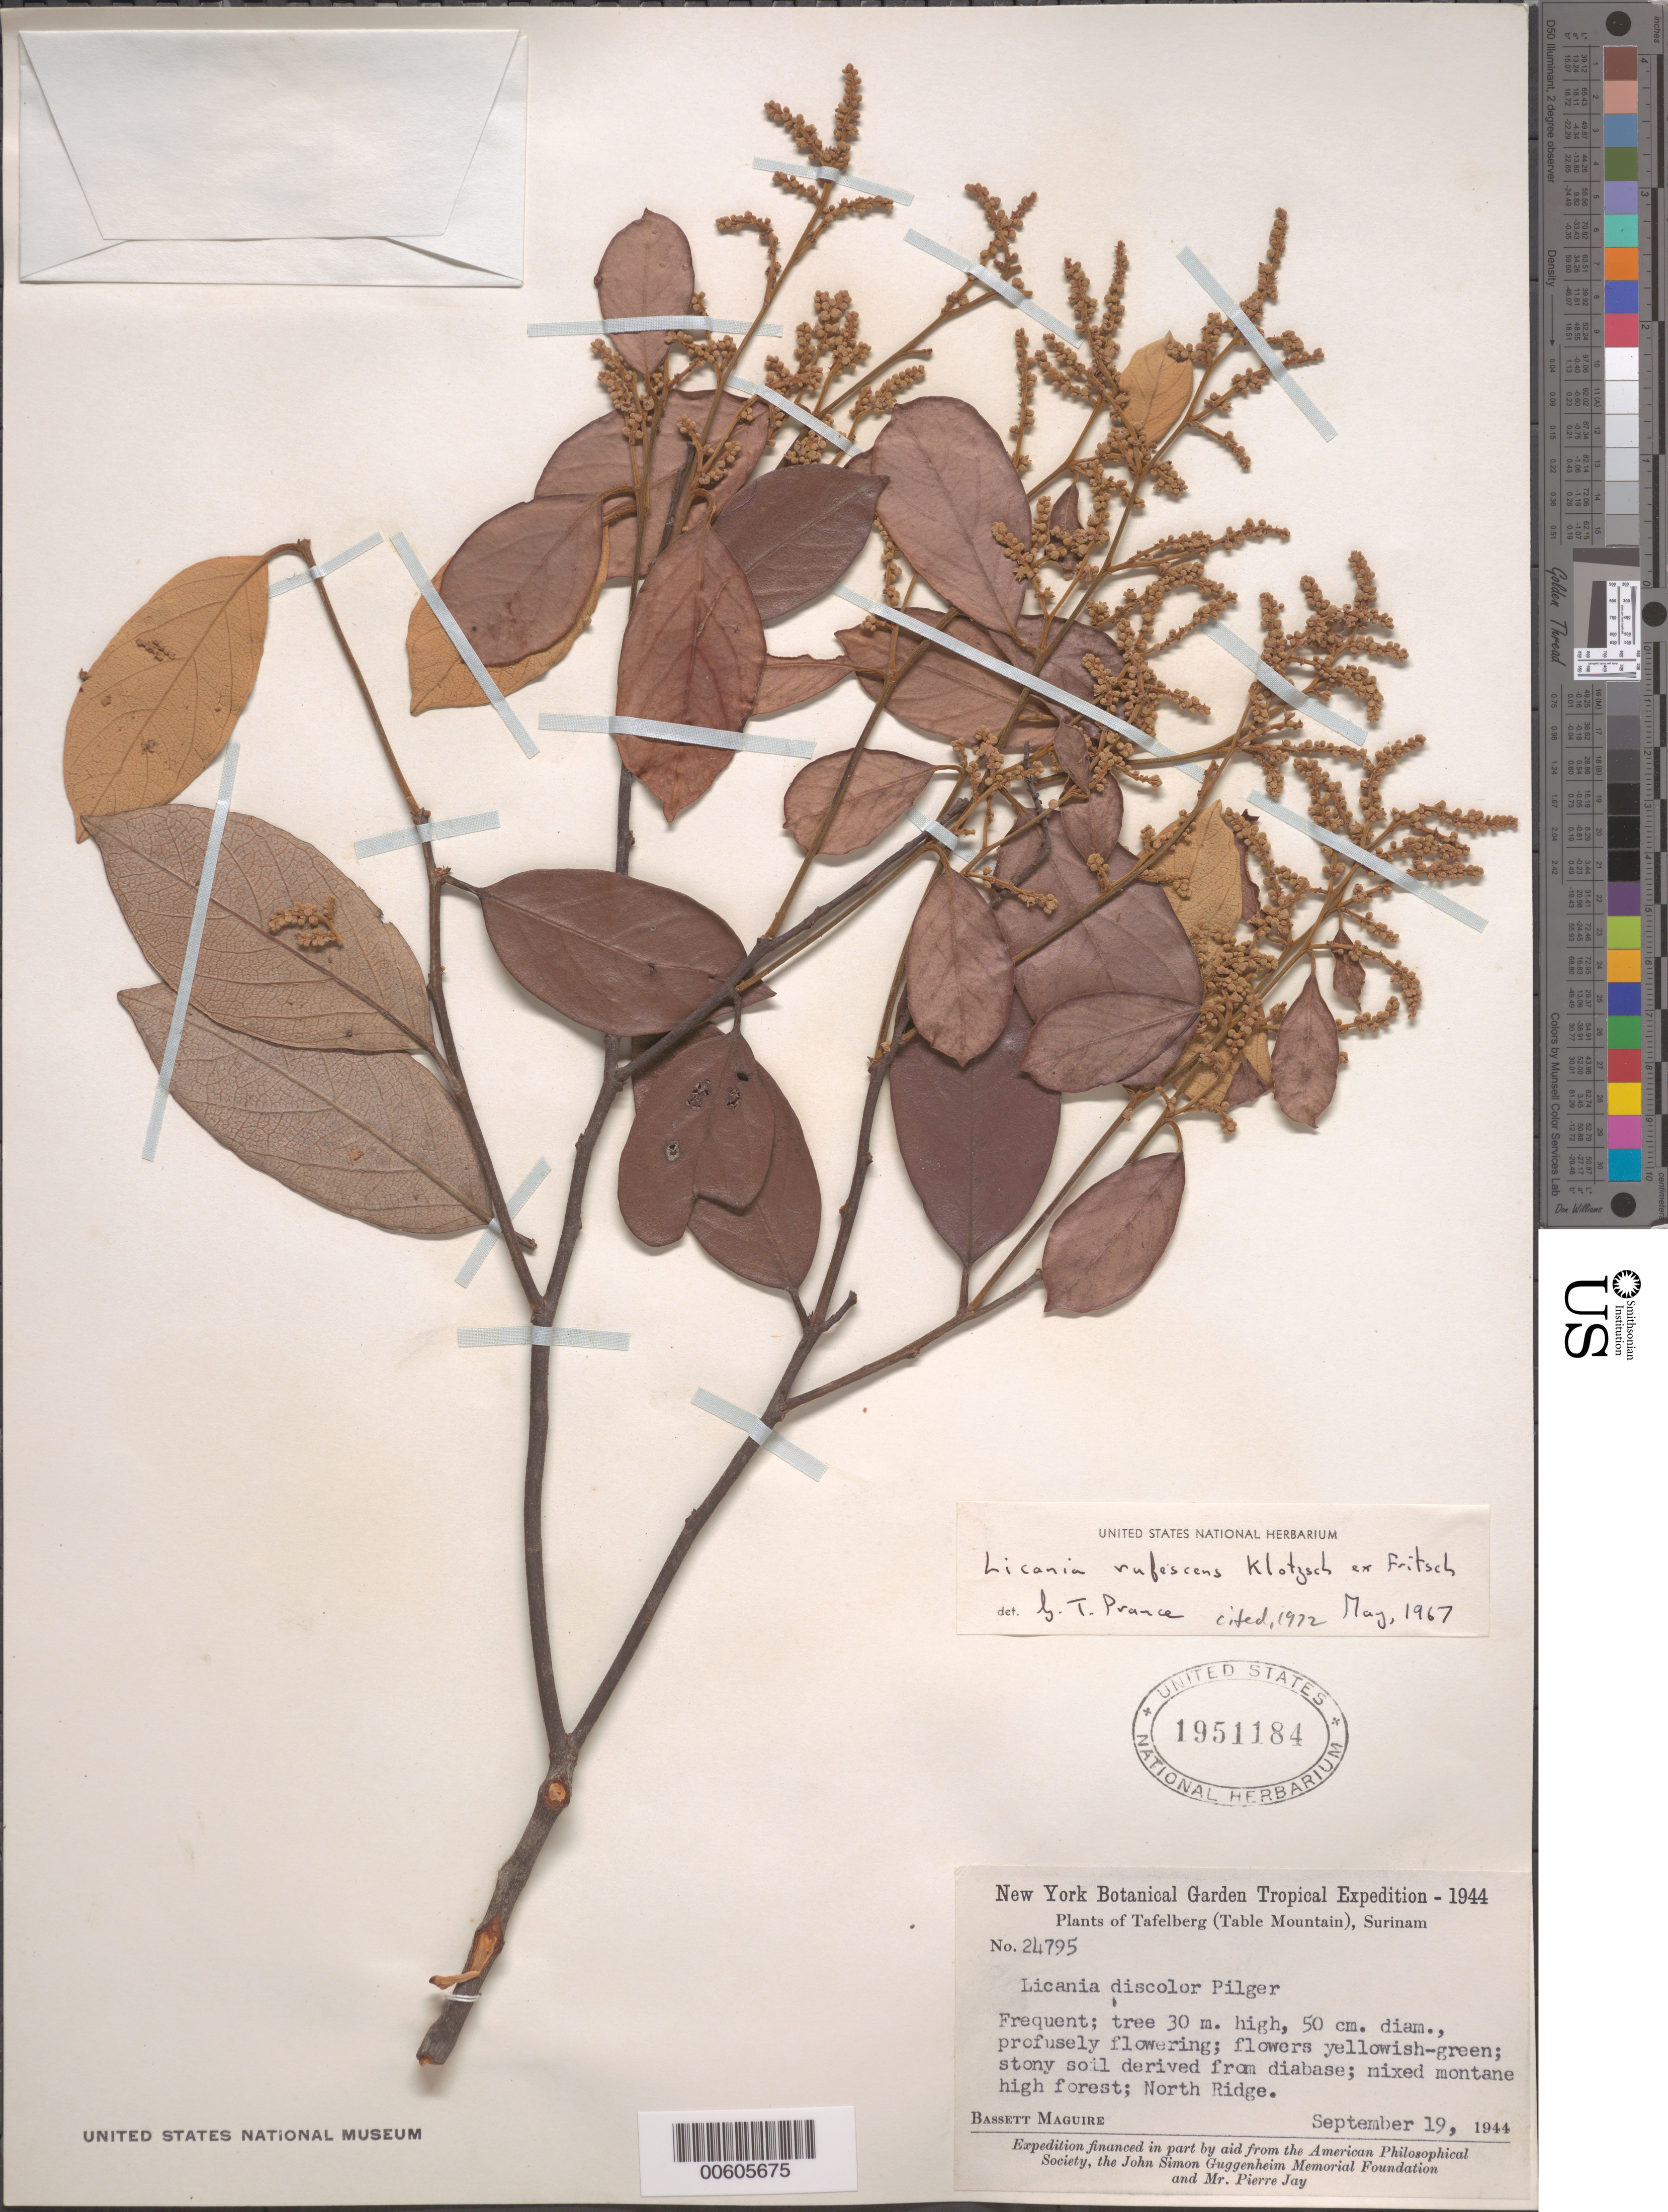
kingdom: Plantae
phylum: Tracheophyta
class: Magnoliopsida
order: Malpighiales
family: Chrysobalanaceae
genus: Licania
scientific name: Licania rufescens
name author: Klotzsch ex Fritsch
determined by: Prance, G. T.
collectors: B. Maguire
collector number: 24795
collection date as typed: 19-Sep-44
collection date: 1944-09-19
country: Suriname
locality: Tafelberg (Table Mountain), North Ridge Creek, lower part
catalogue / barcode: US 1951184